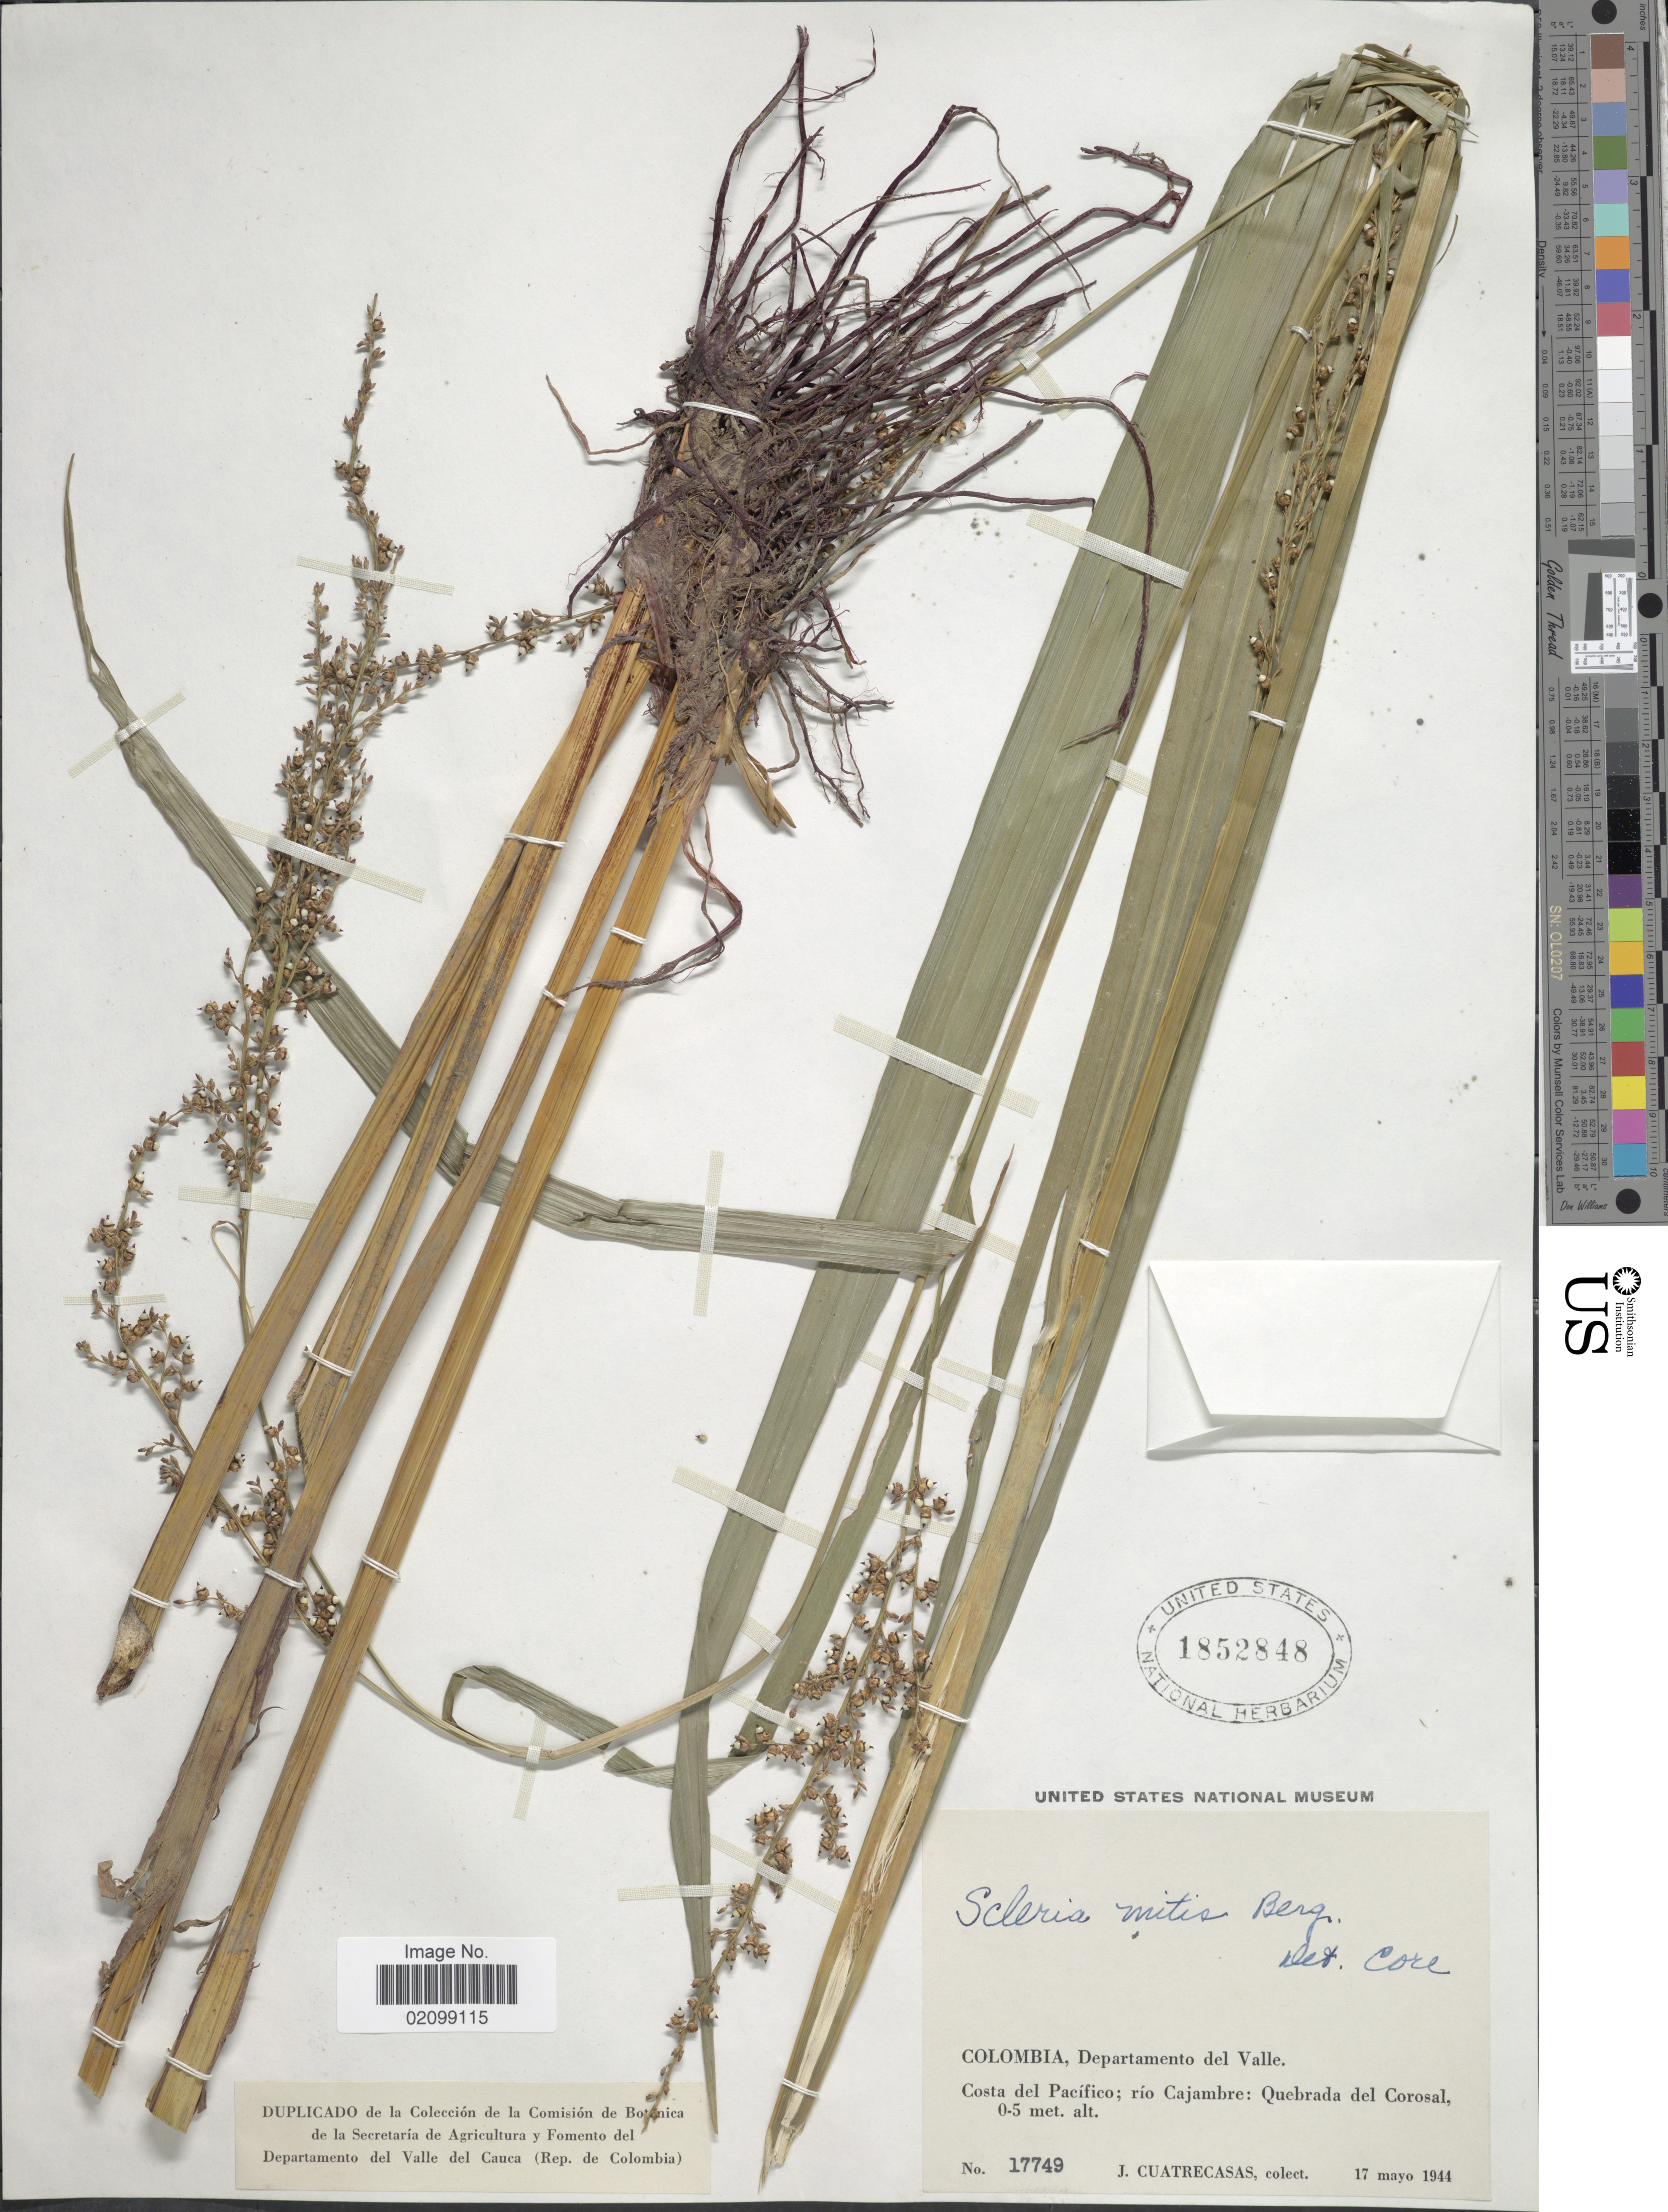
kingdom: Plantae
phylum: Tracheophyta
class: Liliopsida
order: Poales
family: Cyperaceae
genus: Scleria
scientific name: Scleria mitis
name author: P.J. Bergius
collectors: J. Cuatrecasas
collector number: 17749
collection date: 1944-05-17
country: Colombia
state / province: Valle del Cauca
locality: Colombia, Departamento del Valle. Costa del Pacifico; Rio Cajambre: Quebrada del Corosal.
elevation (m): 0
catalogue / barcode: US 1852848